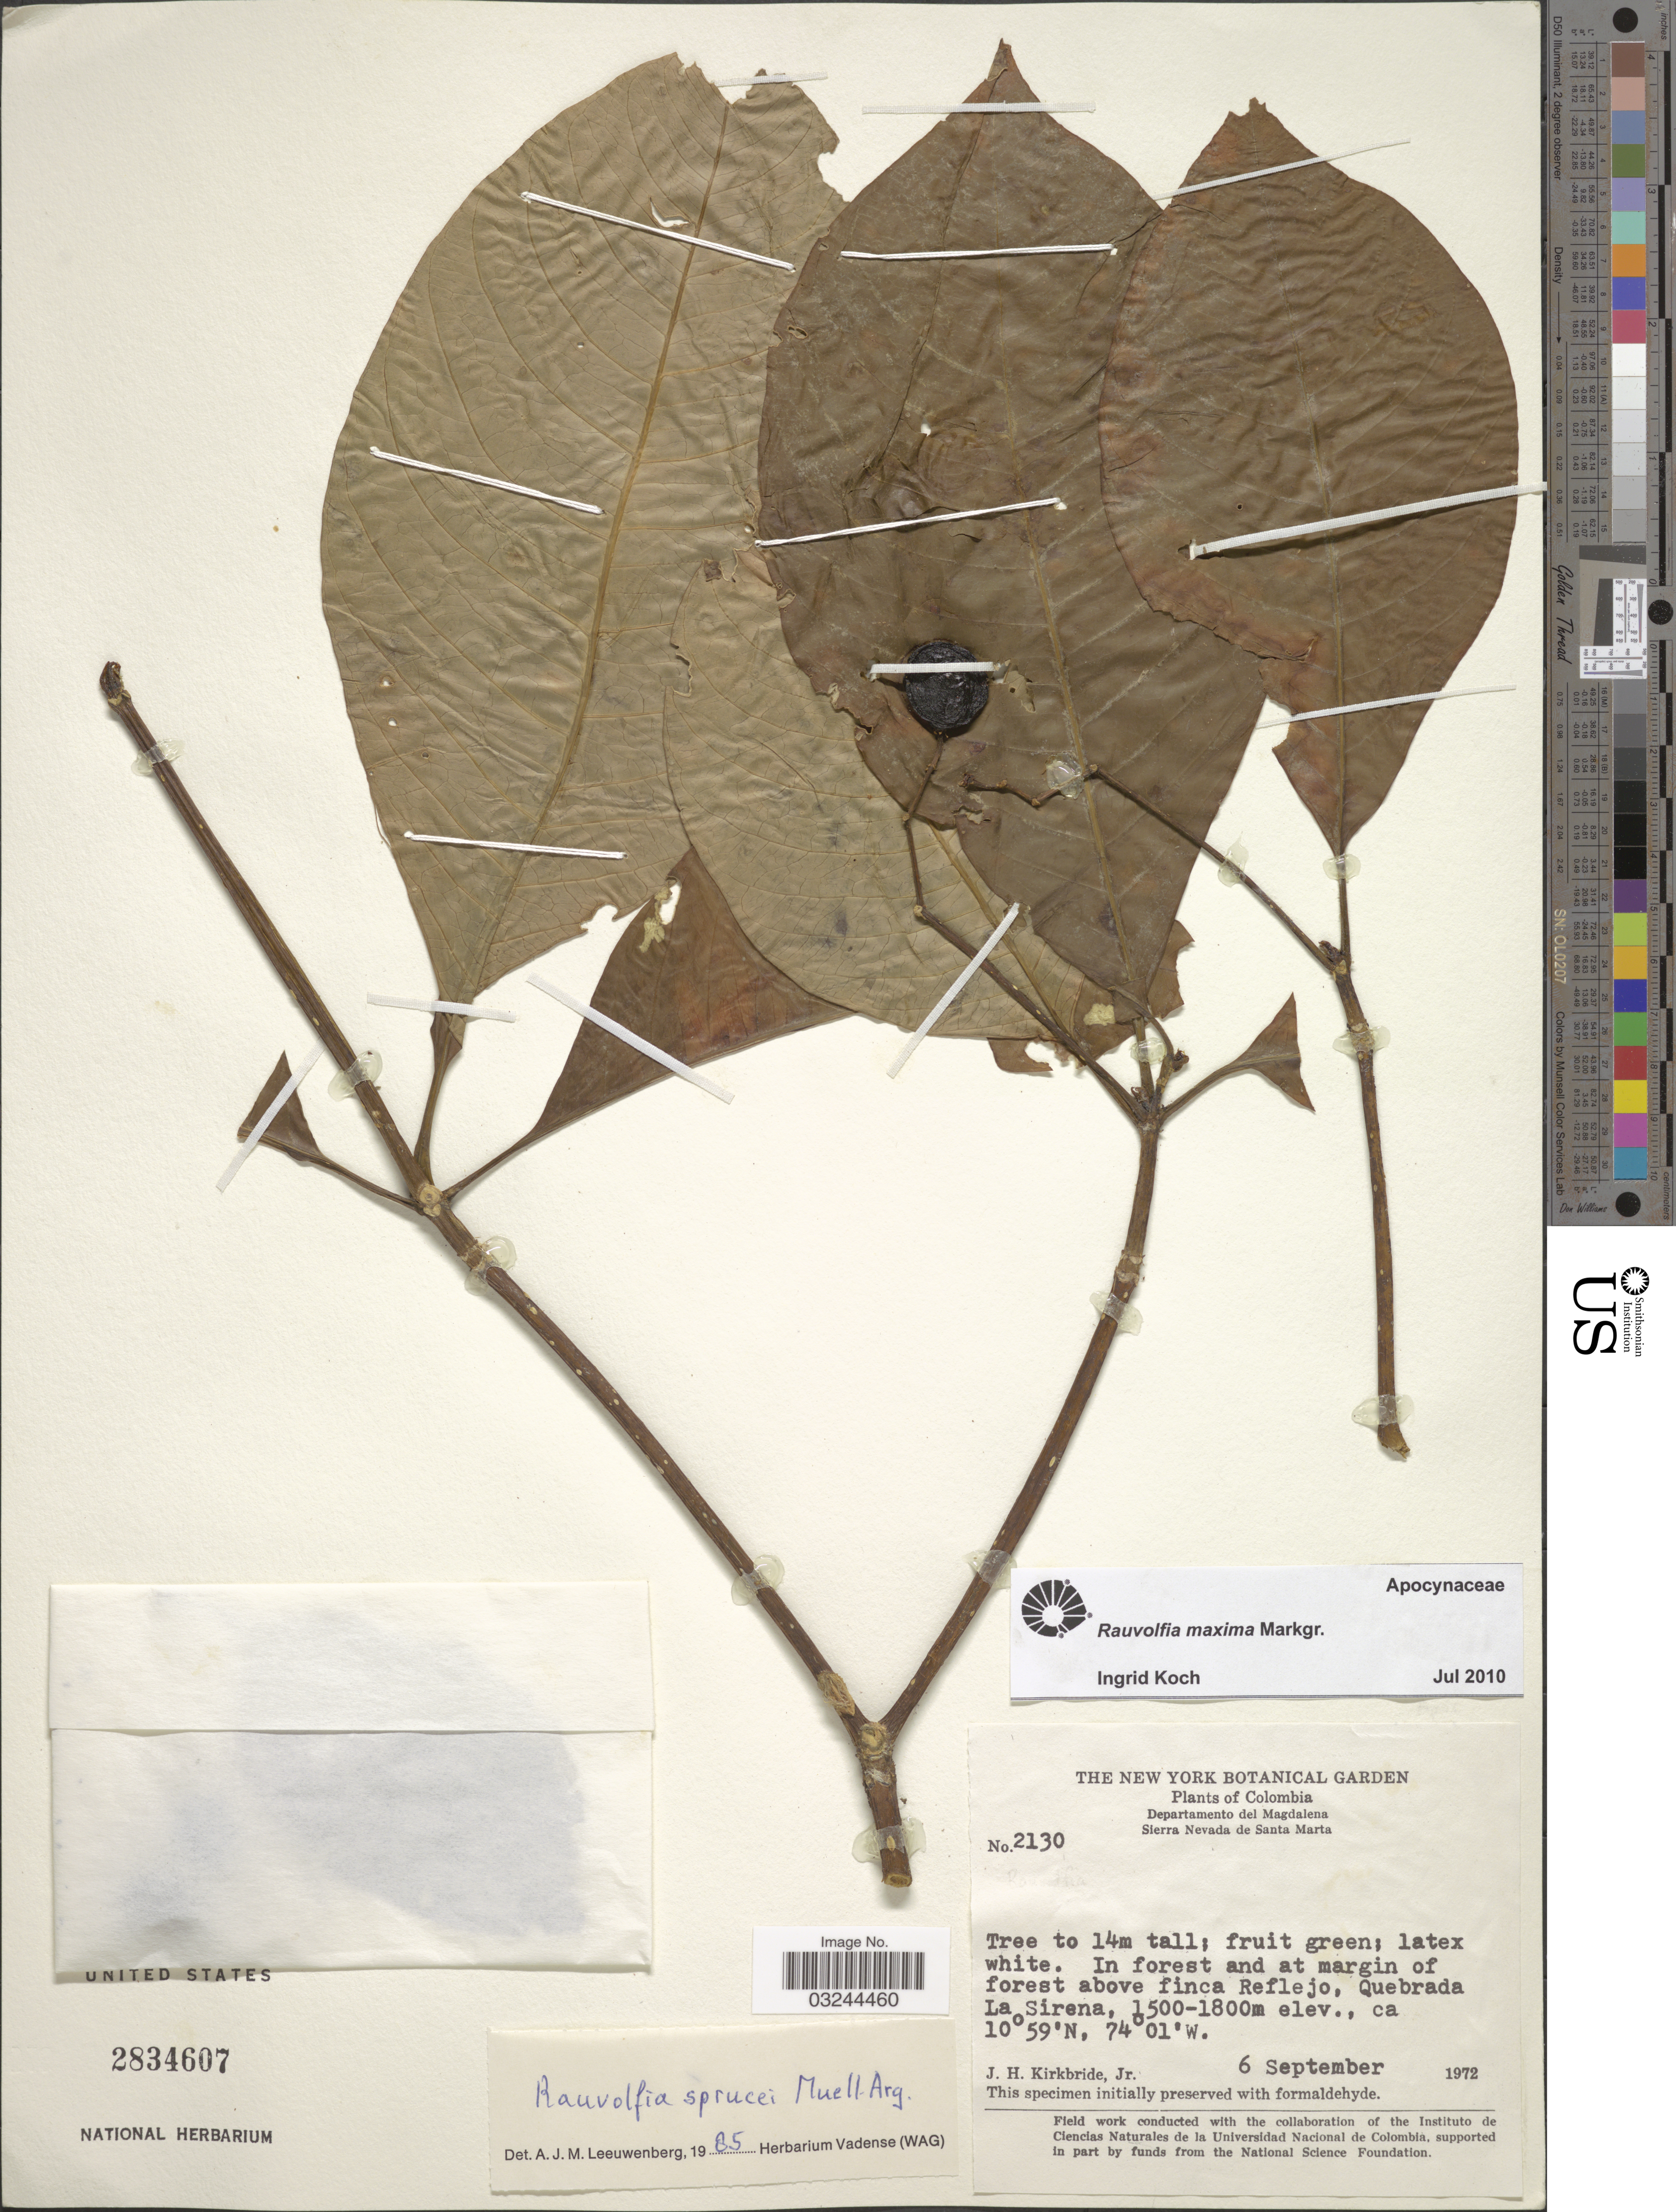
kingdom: Plantae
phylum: Tracheophyta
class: Magnoliopsida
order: Gentianales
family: Apocynaceae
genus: Rauvolfia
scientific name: Rauvolfia maxima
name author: Markgr.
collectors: J. H. Kirkbride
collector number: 2130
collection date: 1972-09-06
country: Colombia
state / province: Magdalena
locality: Departamento del Magdalena. Sierra Nevada de Santa Marta. In forest and at margin of forest above finca Reflejo, Quebrada La Sirena.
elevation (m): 1500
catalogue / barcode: US 2834607